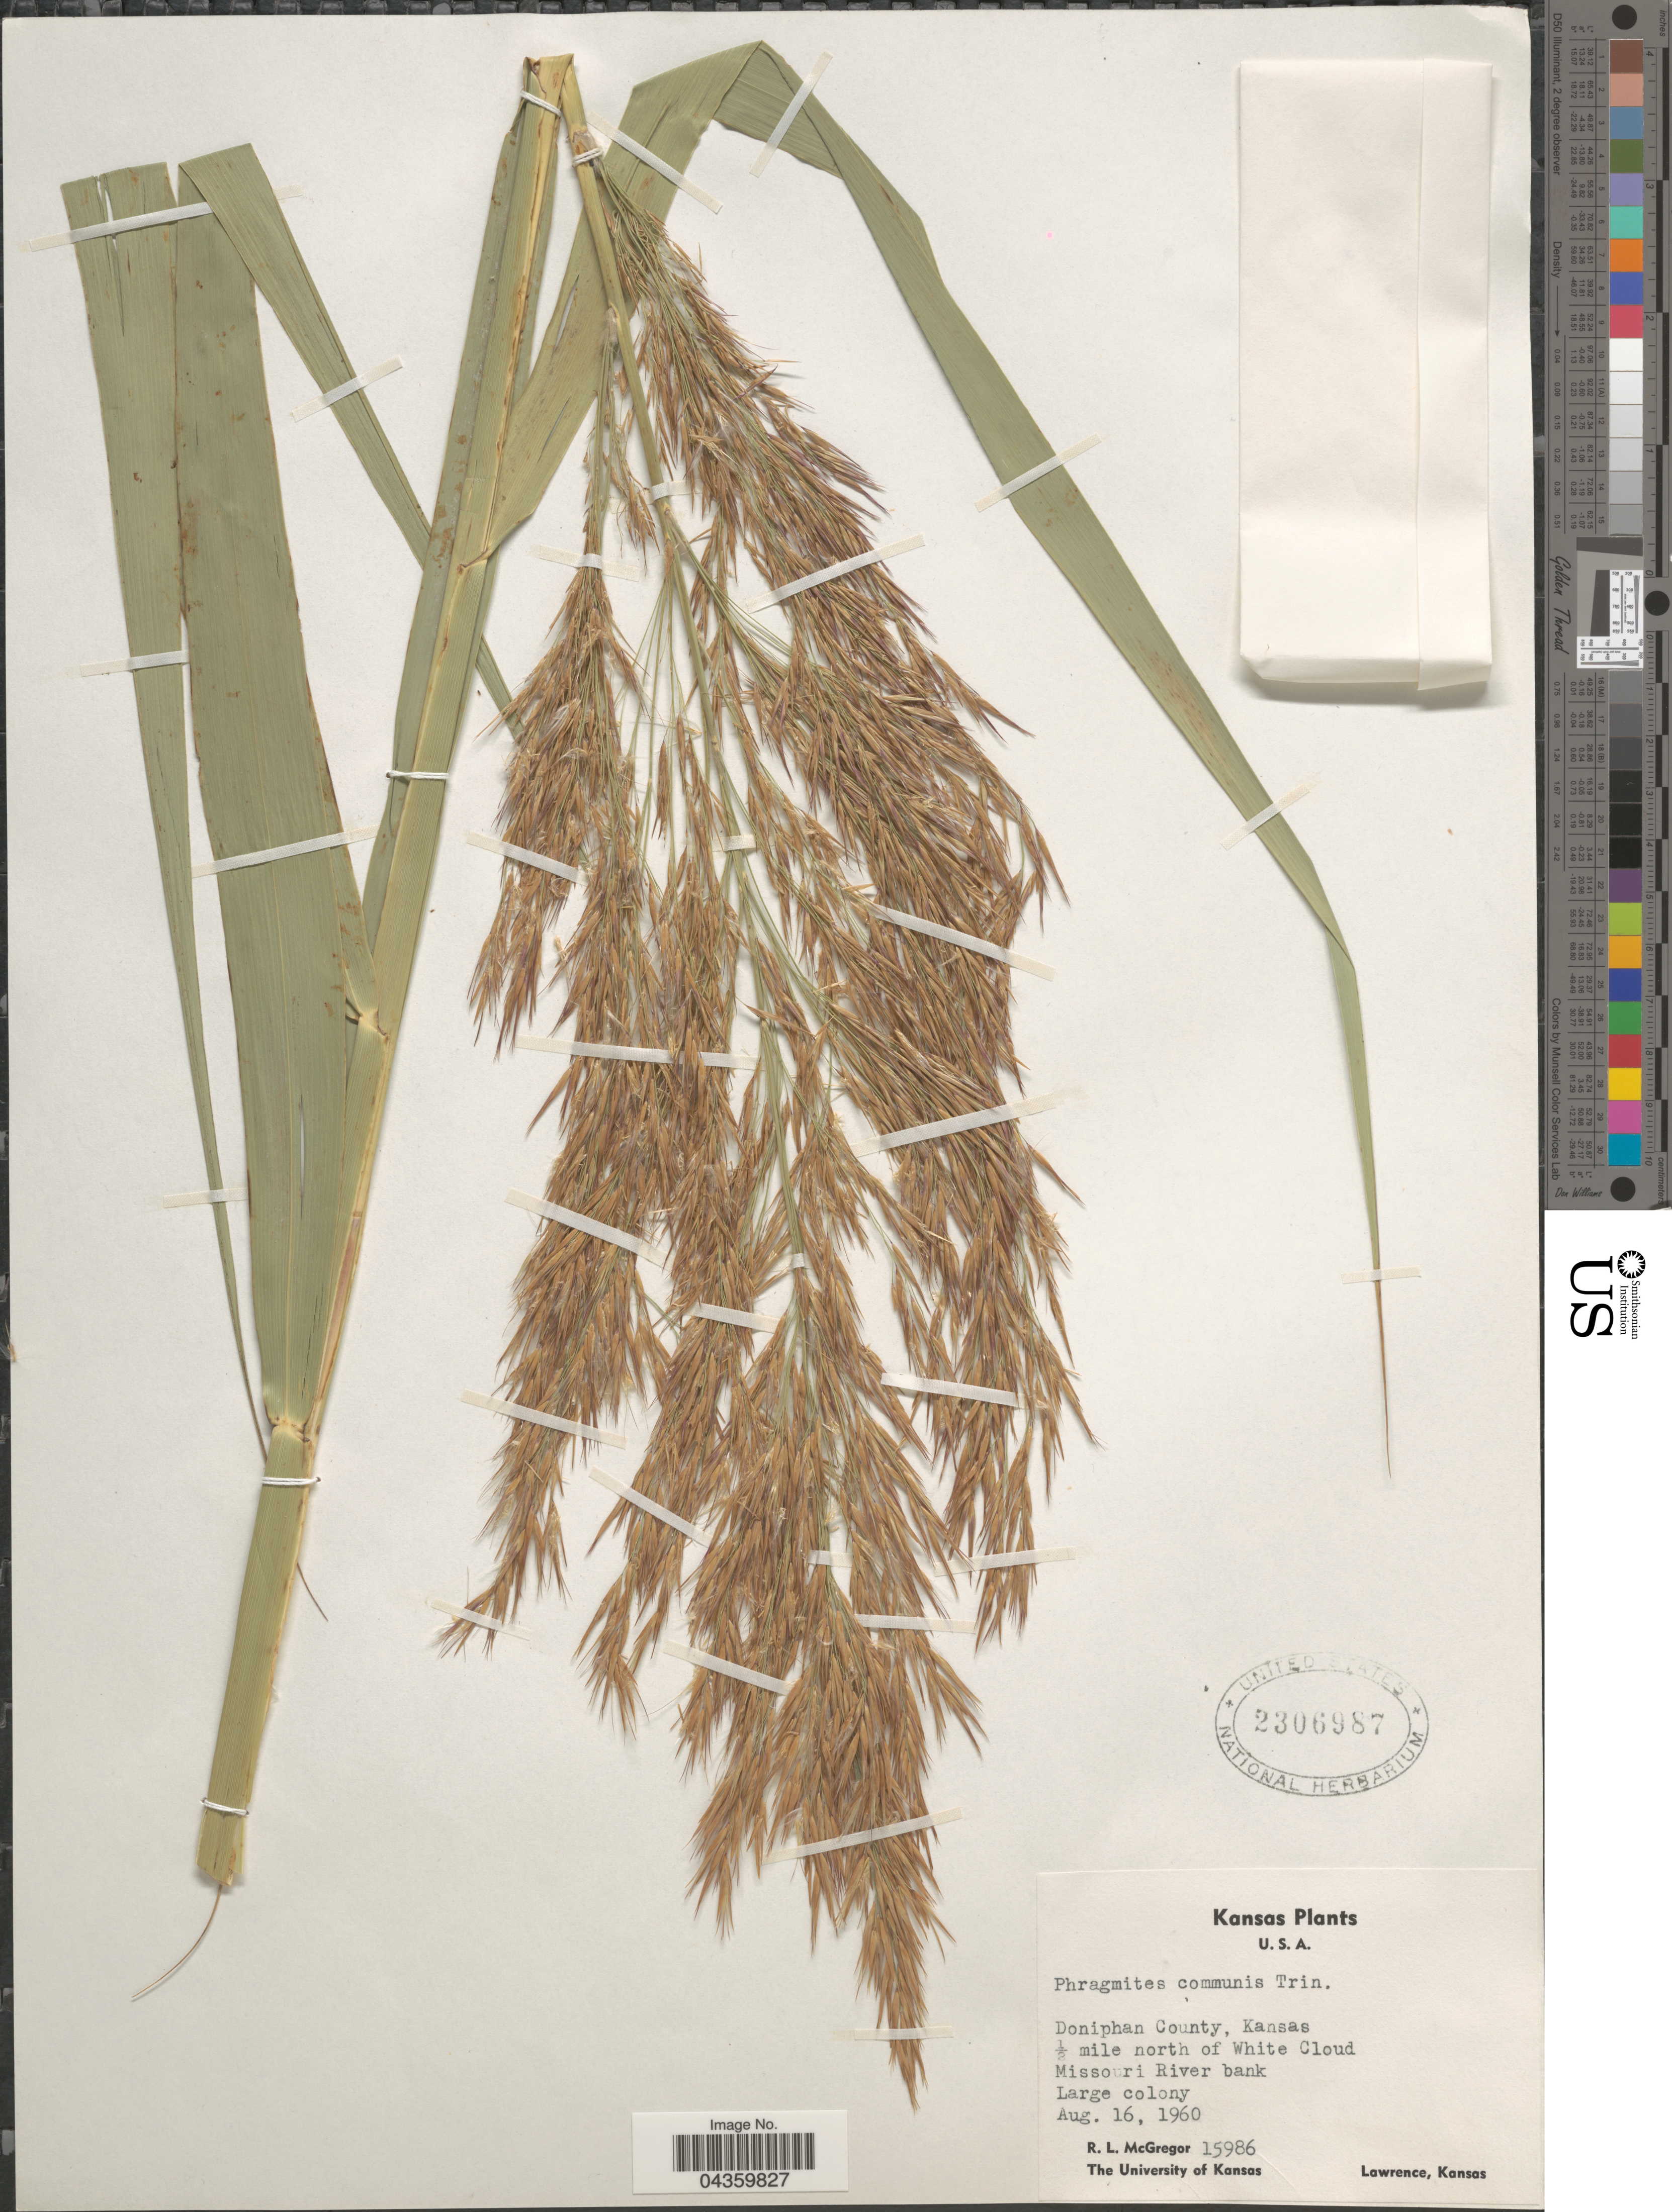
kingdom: Plantae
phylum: Tracheophyta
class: Liliopsida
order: Poales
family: Poaceae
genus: Phragmites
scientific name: Phragmites australis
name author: (Cav.) Trin. ex Steud.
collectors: R. McGregor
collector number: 15986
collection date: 1960-08-16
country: United States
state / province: Kansas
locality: Doniphan County. ½ mile north of White Cloud. Missouri River bank.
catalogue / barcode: US 2306987